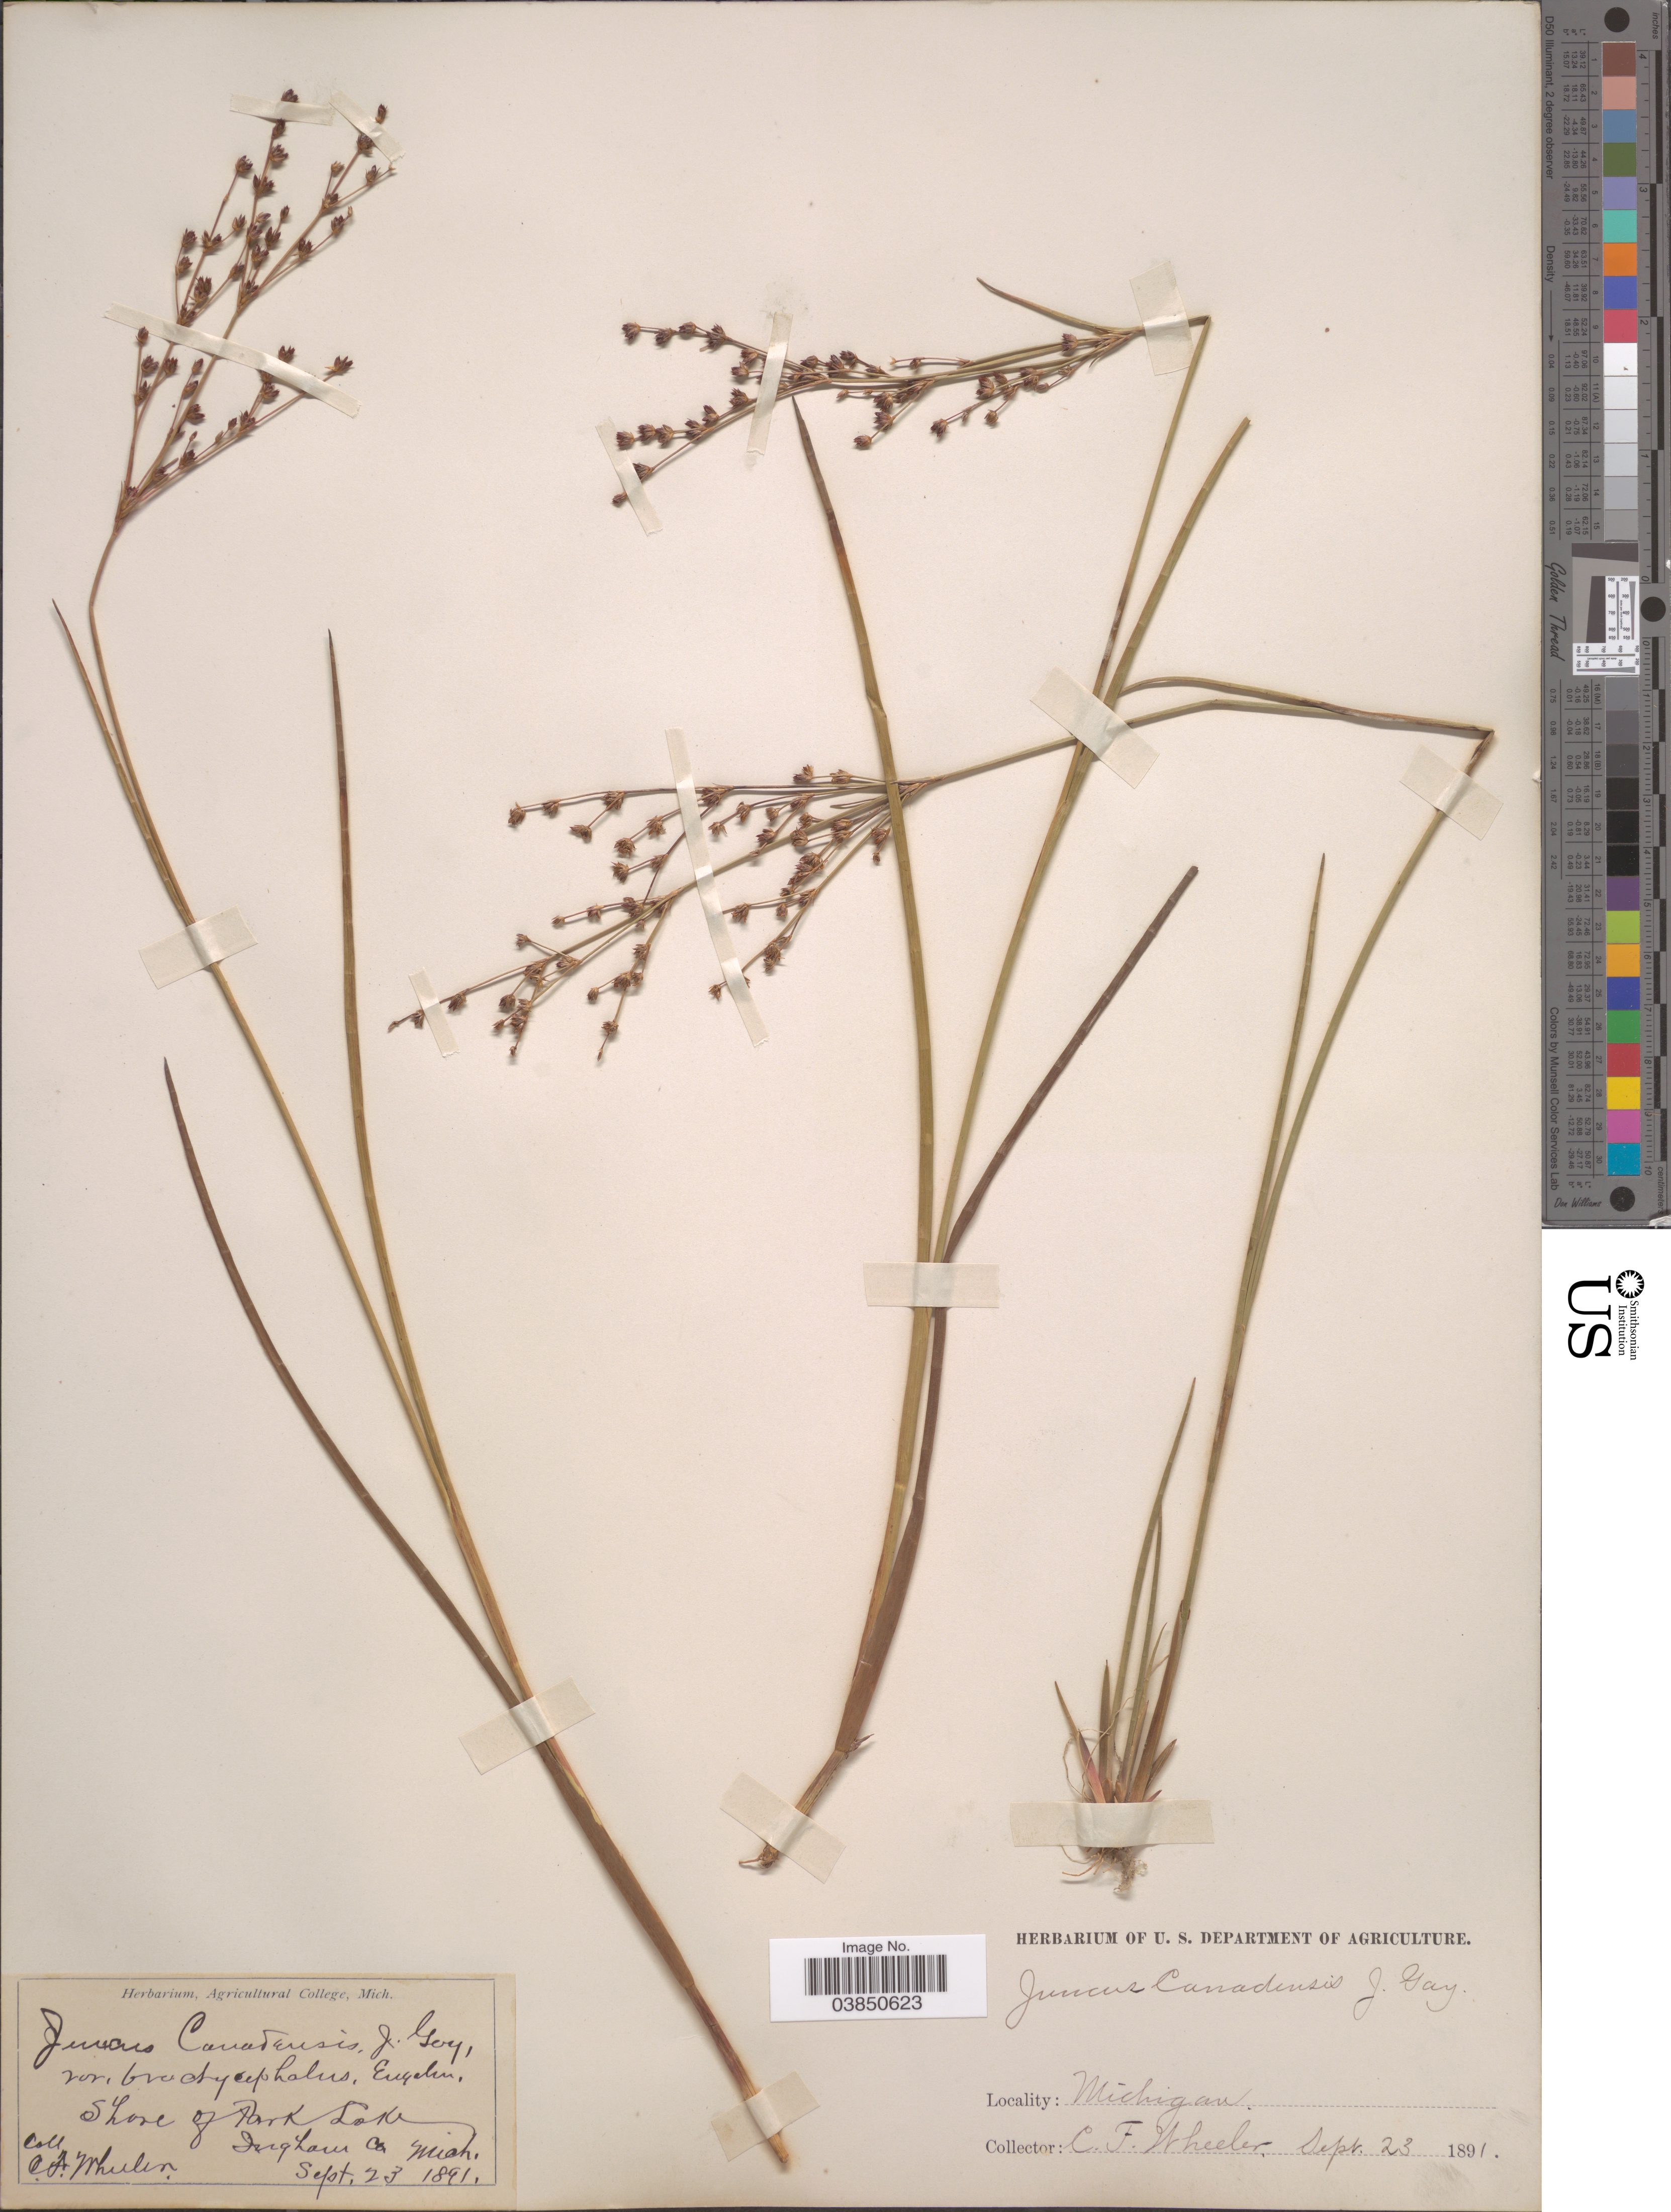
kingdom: Plantae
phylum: Tracheophyta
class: Liliopsida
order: Poales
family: Juncaceae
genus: Juncus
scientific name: Juncus brachycephalus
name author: (Engelm.) Buchenau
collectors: C. Wheeler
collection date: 1891-09-23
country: United States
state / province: Michigan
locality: Shore of Park Lake. Ingham Co.